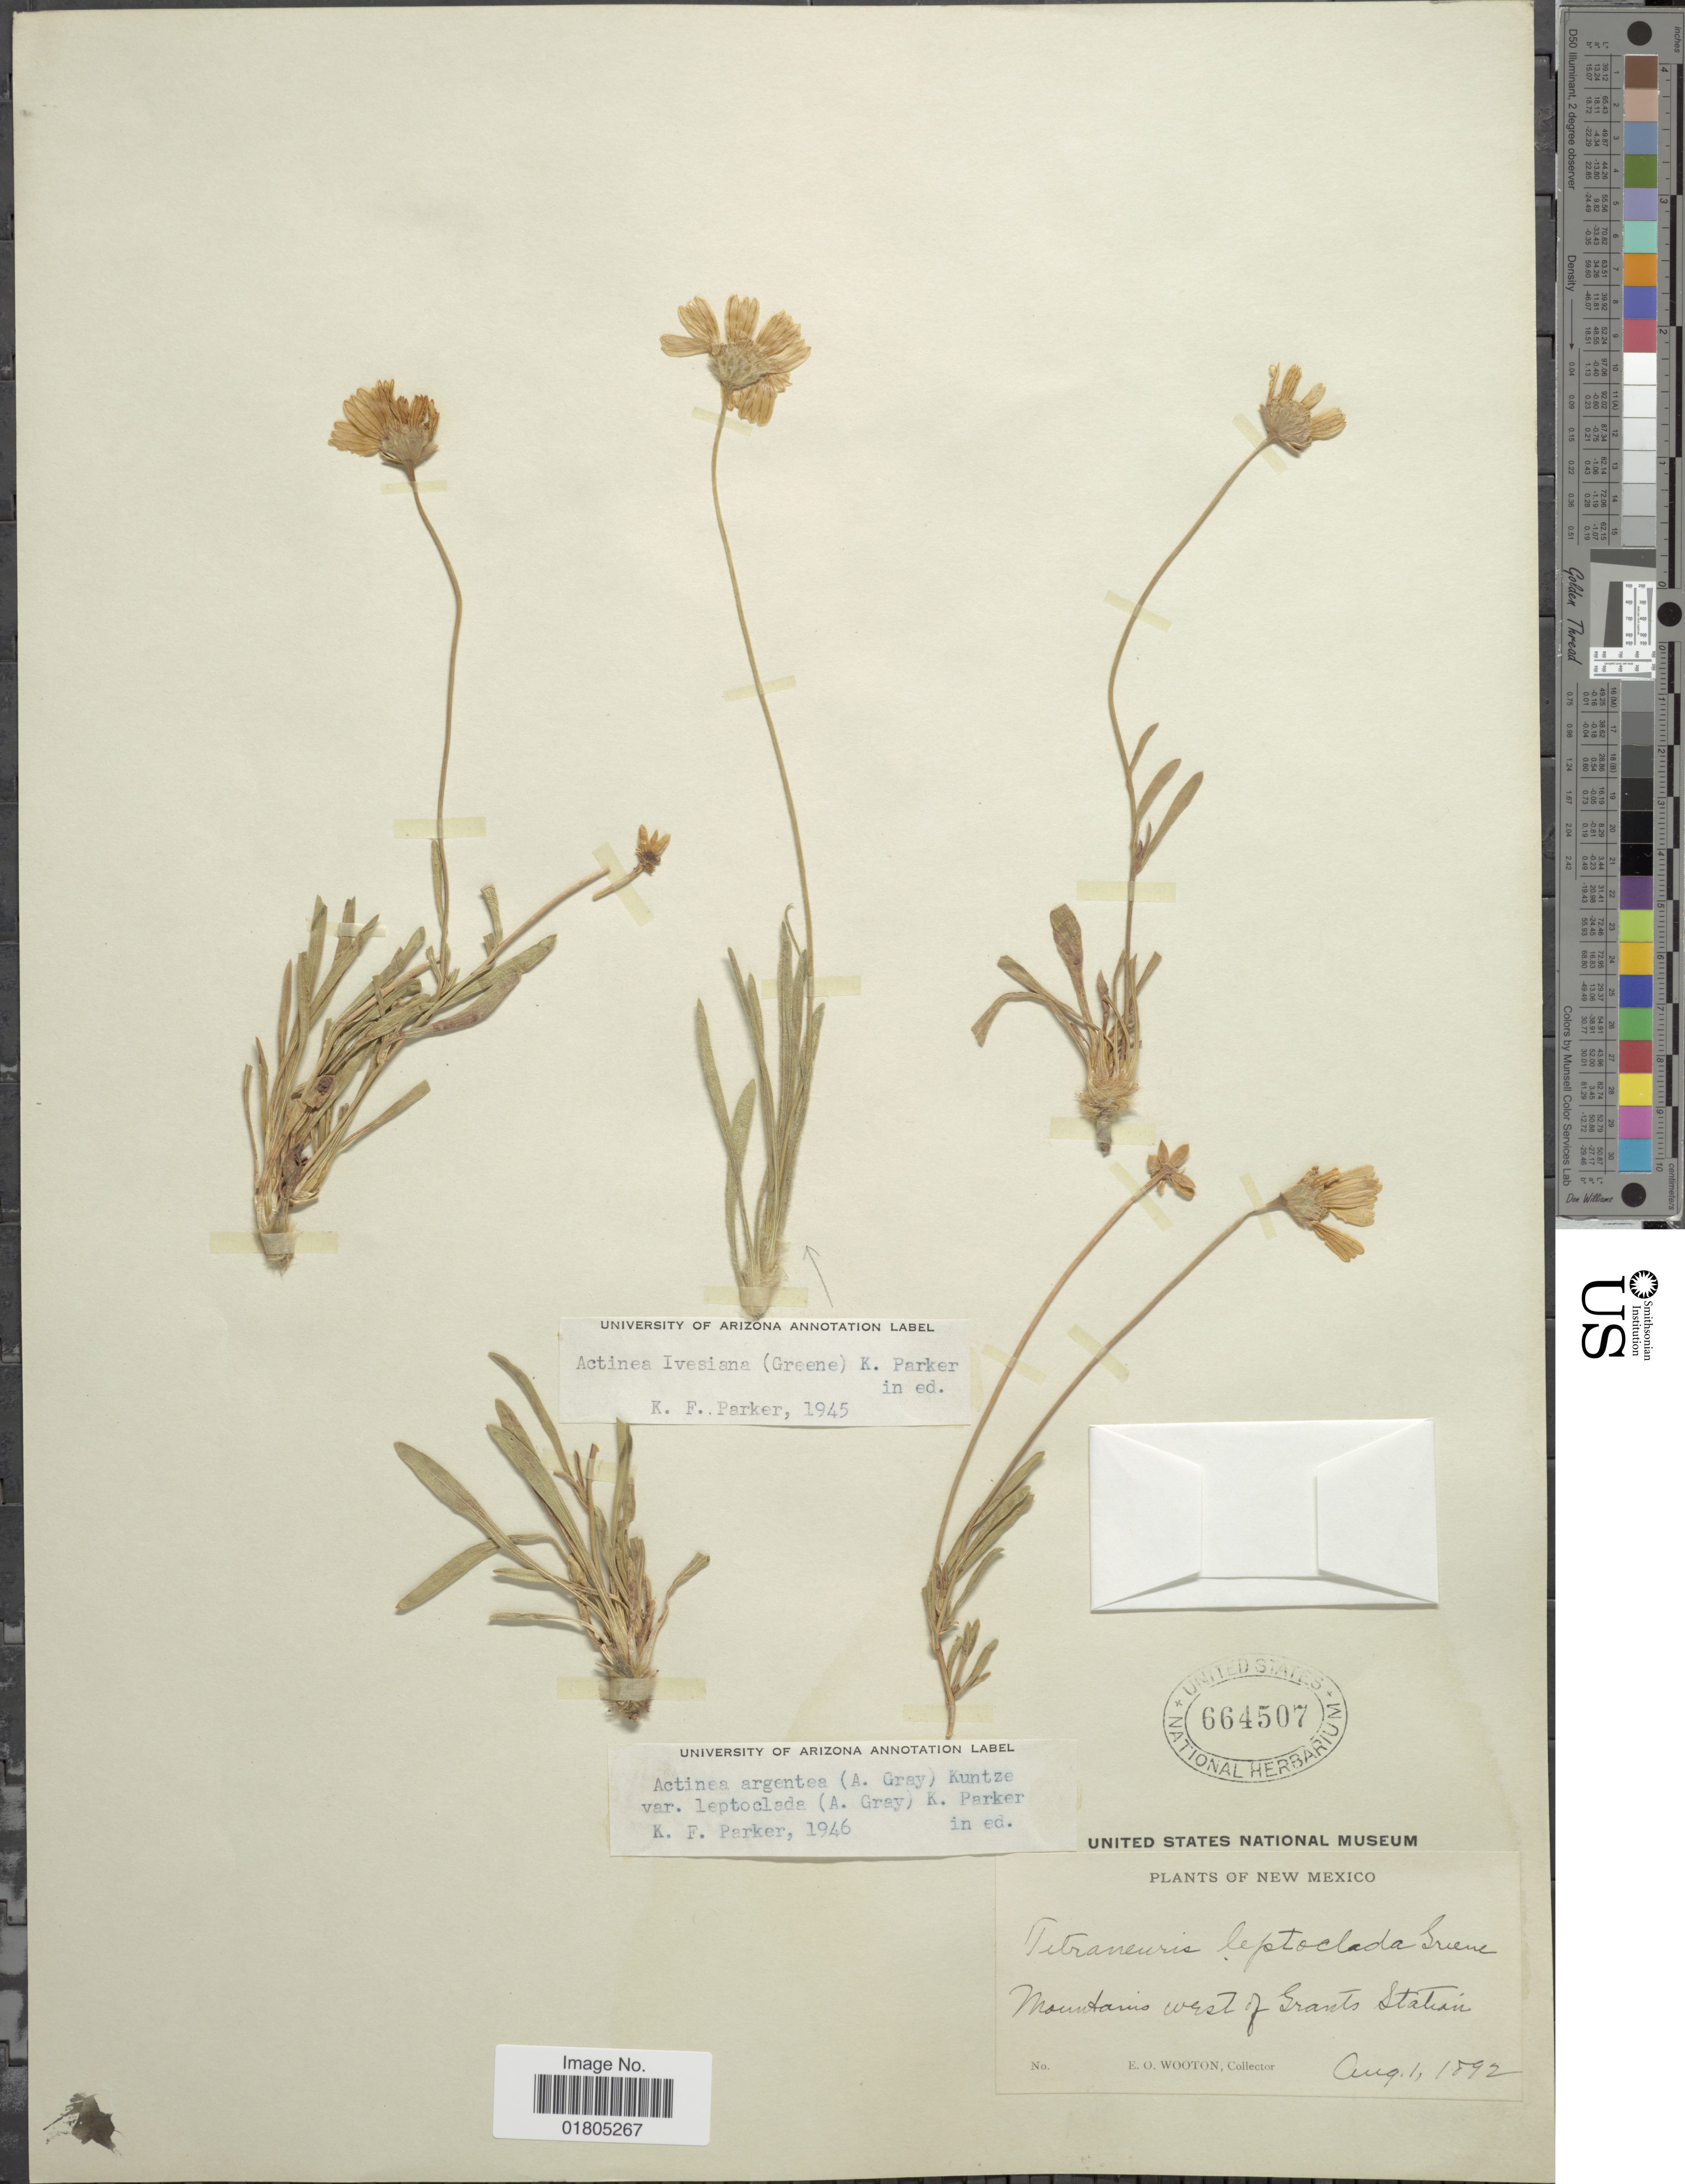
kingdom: Plantae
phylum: Tracheophyta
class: Magnoliopsida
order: Asterales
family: Asteraceae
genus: Actinea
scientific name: Actinea argentea var. leptoclada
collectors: E. O. Wooton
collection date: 1892-08-01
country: United States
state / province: New Mexico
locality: Mountains west of Grants Station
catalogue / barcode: US 664507